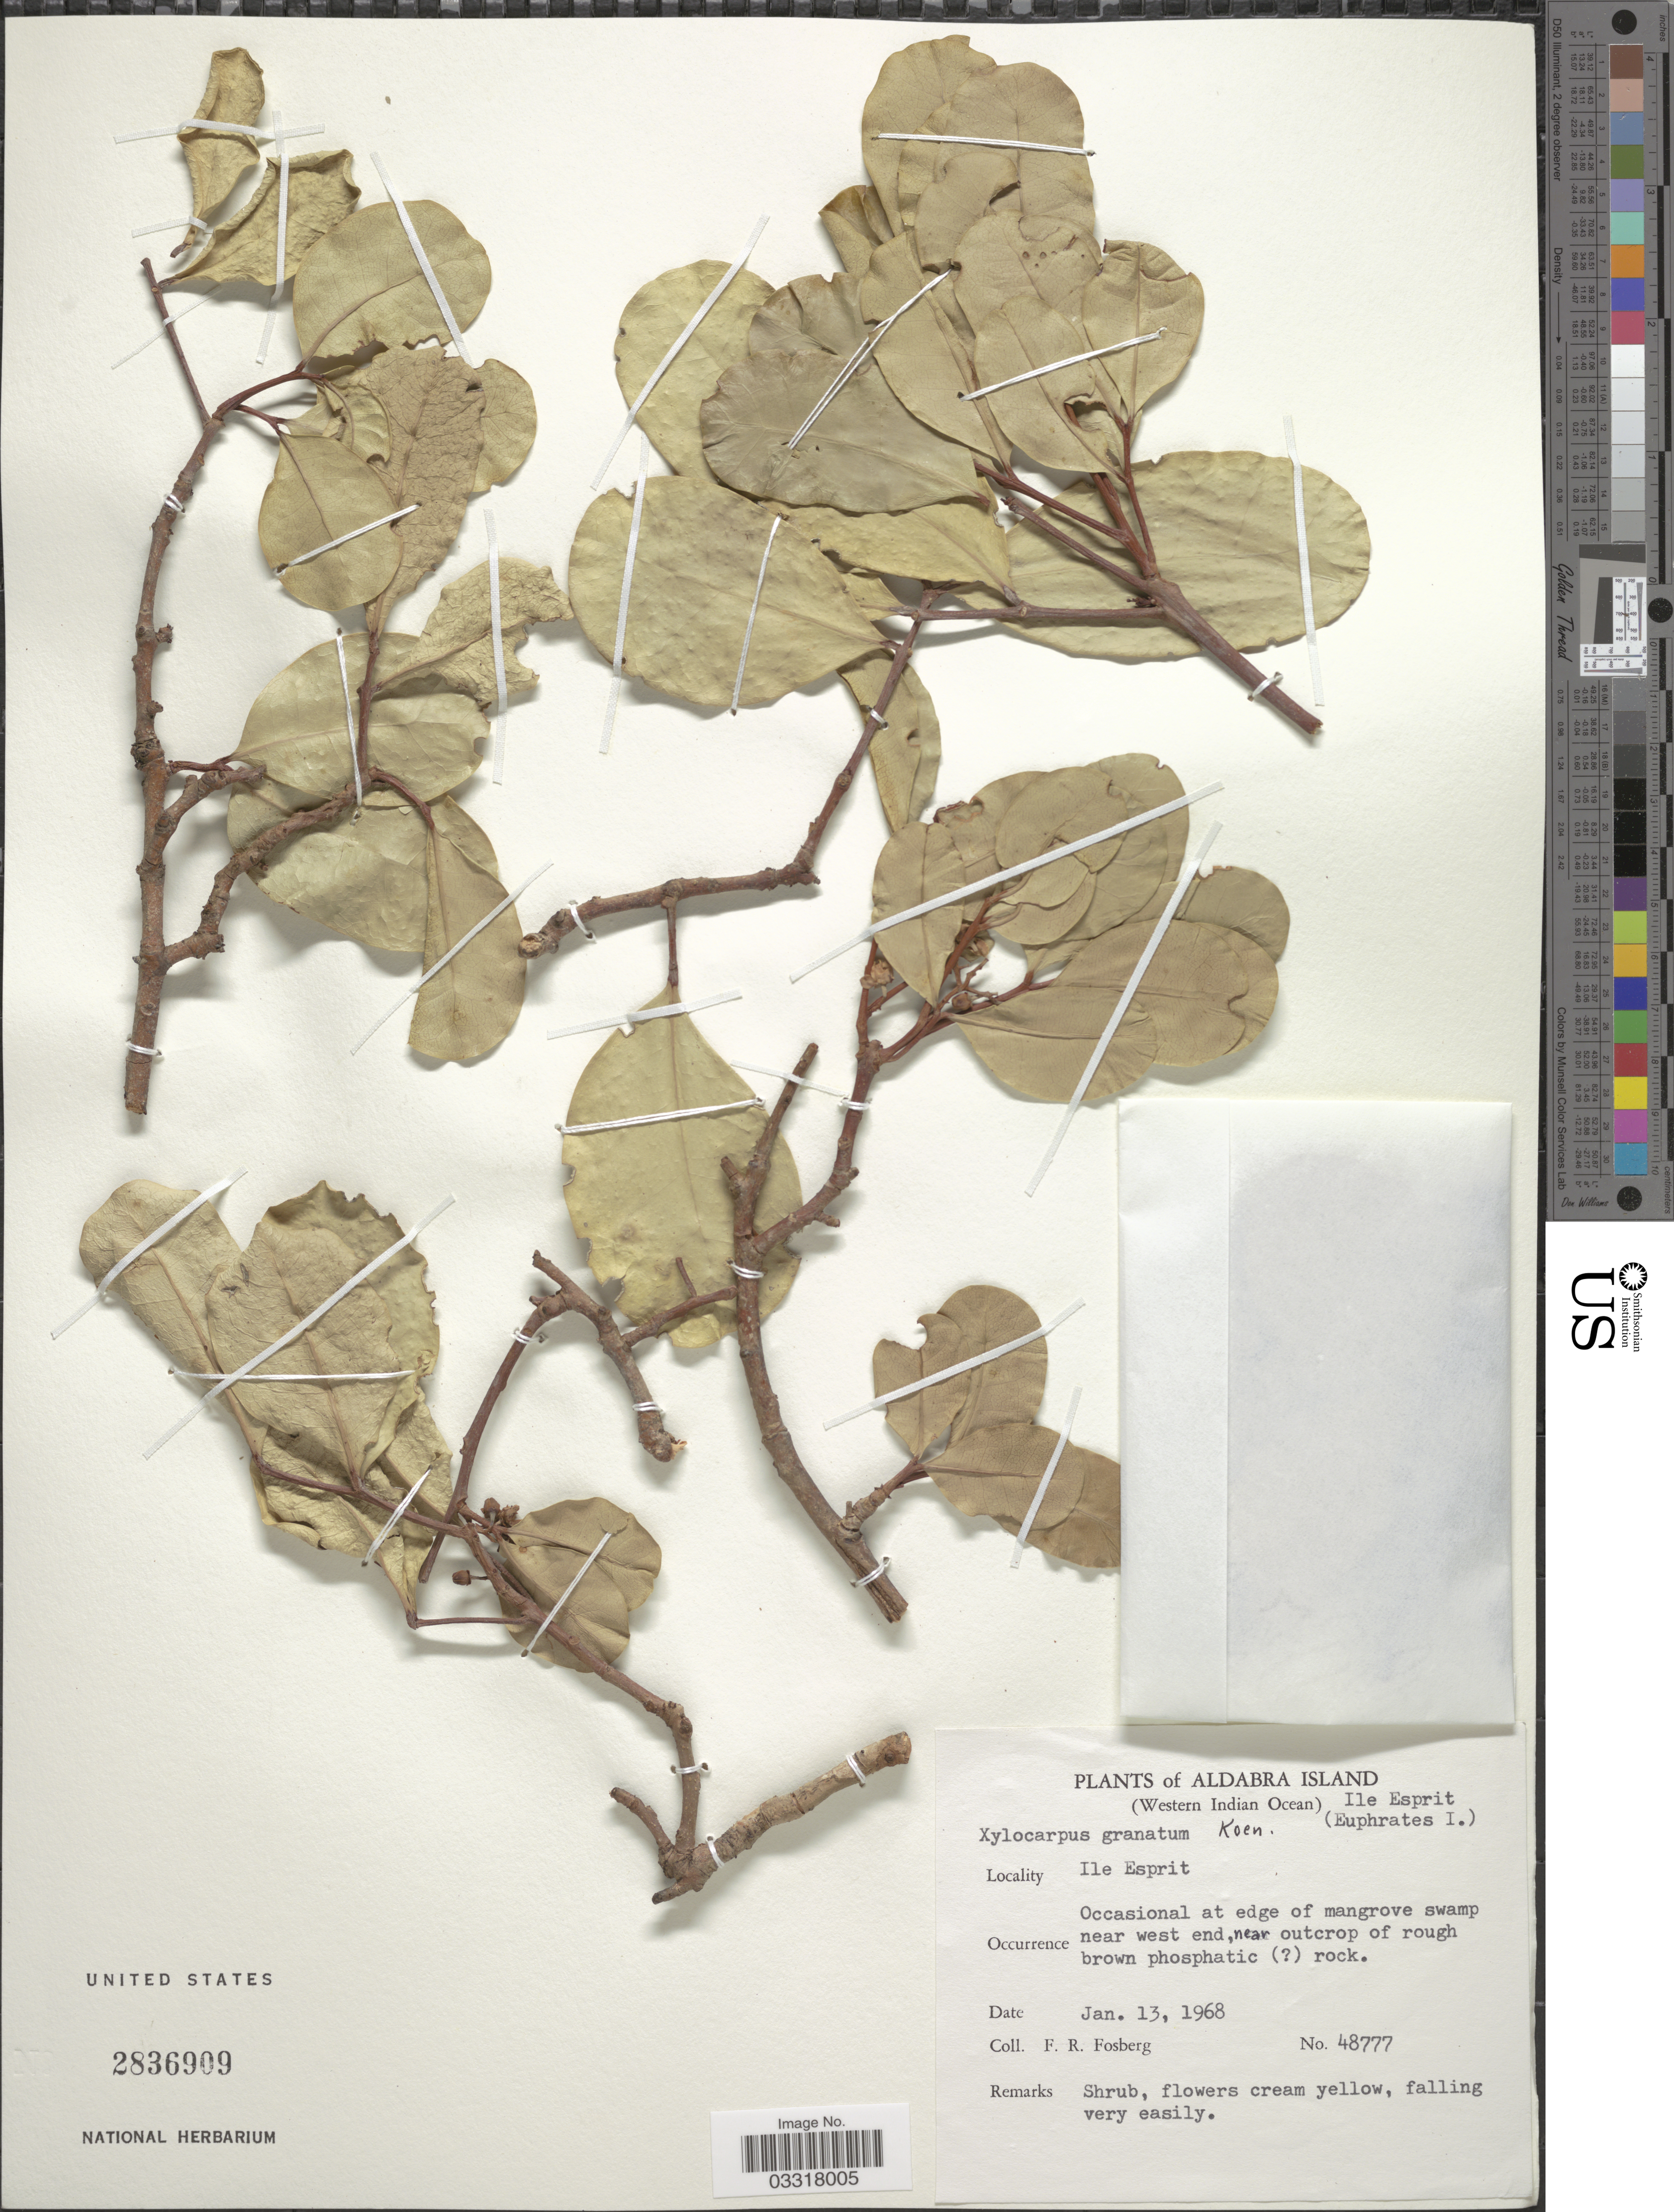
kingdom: Plantae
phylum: Tracheophyta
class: Magnoliopsida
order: Sapindales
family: Meliaceae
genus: Xylocarpus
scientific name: Xylocarpus granatum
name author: J. Koenig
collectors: F. R. Fosberg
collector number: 48777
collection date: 1968-01-13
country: Seychelles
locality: Aldabra Island. (Western Indian Ocean) (Euphrates I.) Ile Esprit.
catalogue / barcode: US 2836909